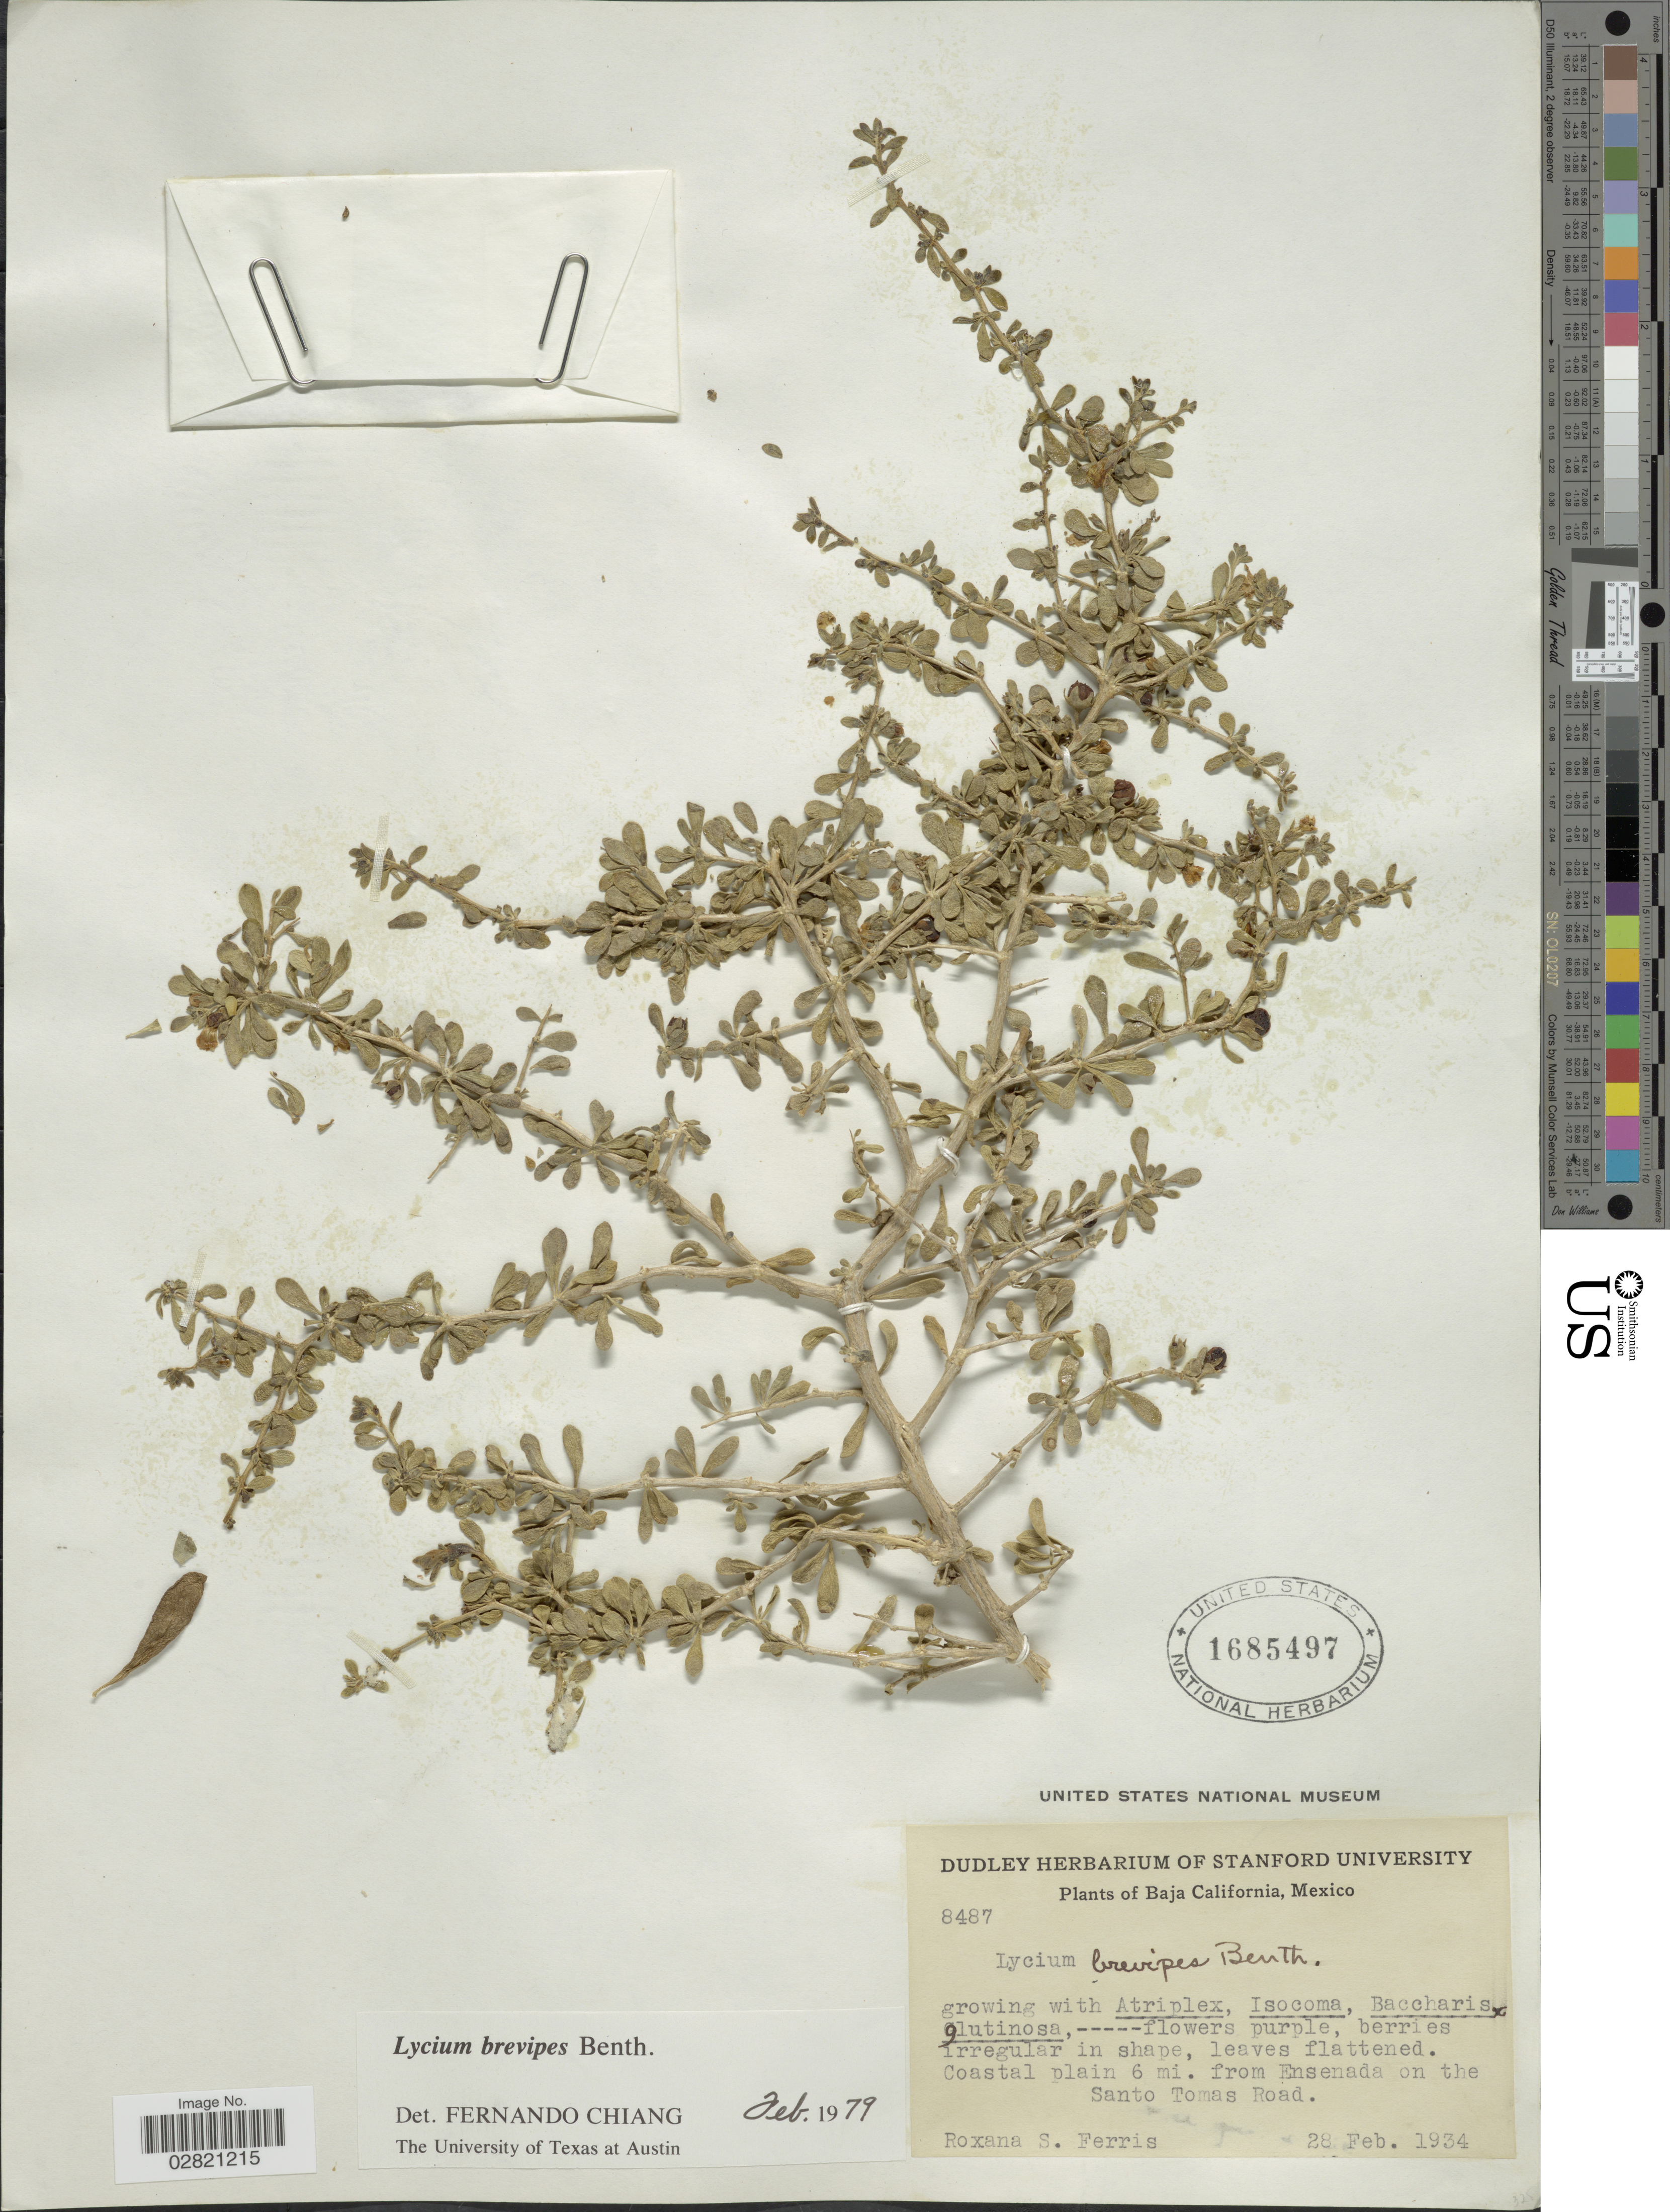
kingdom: Plantae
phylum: Tracheophyta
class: Magnoliopsida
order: Solanales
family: Solanaceae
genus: Lycium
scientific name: Lycium brevipes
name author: Benth.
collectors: R. S. Ferris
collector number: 8487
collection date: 1934-02-28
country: Mexico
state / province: Baja California Norte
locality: Coastal plain 6 mi. from Ensenada on the Santo Tomas Road.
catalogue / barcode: US 1685497